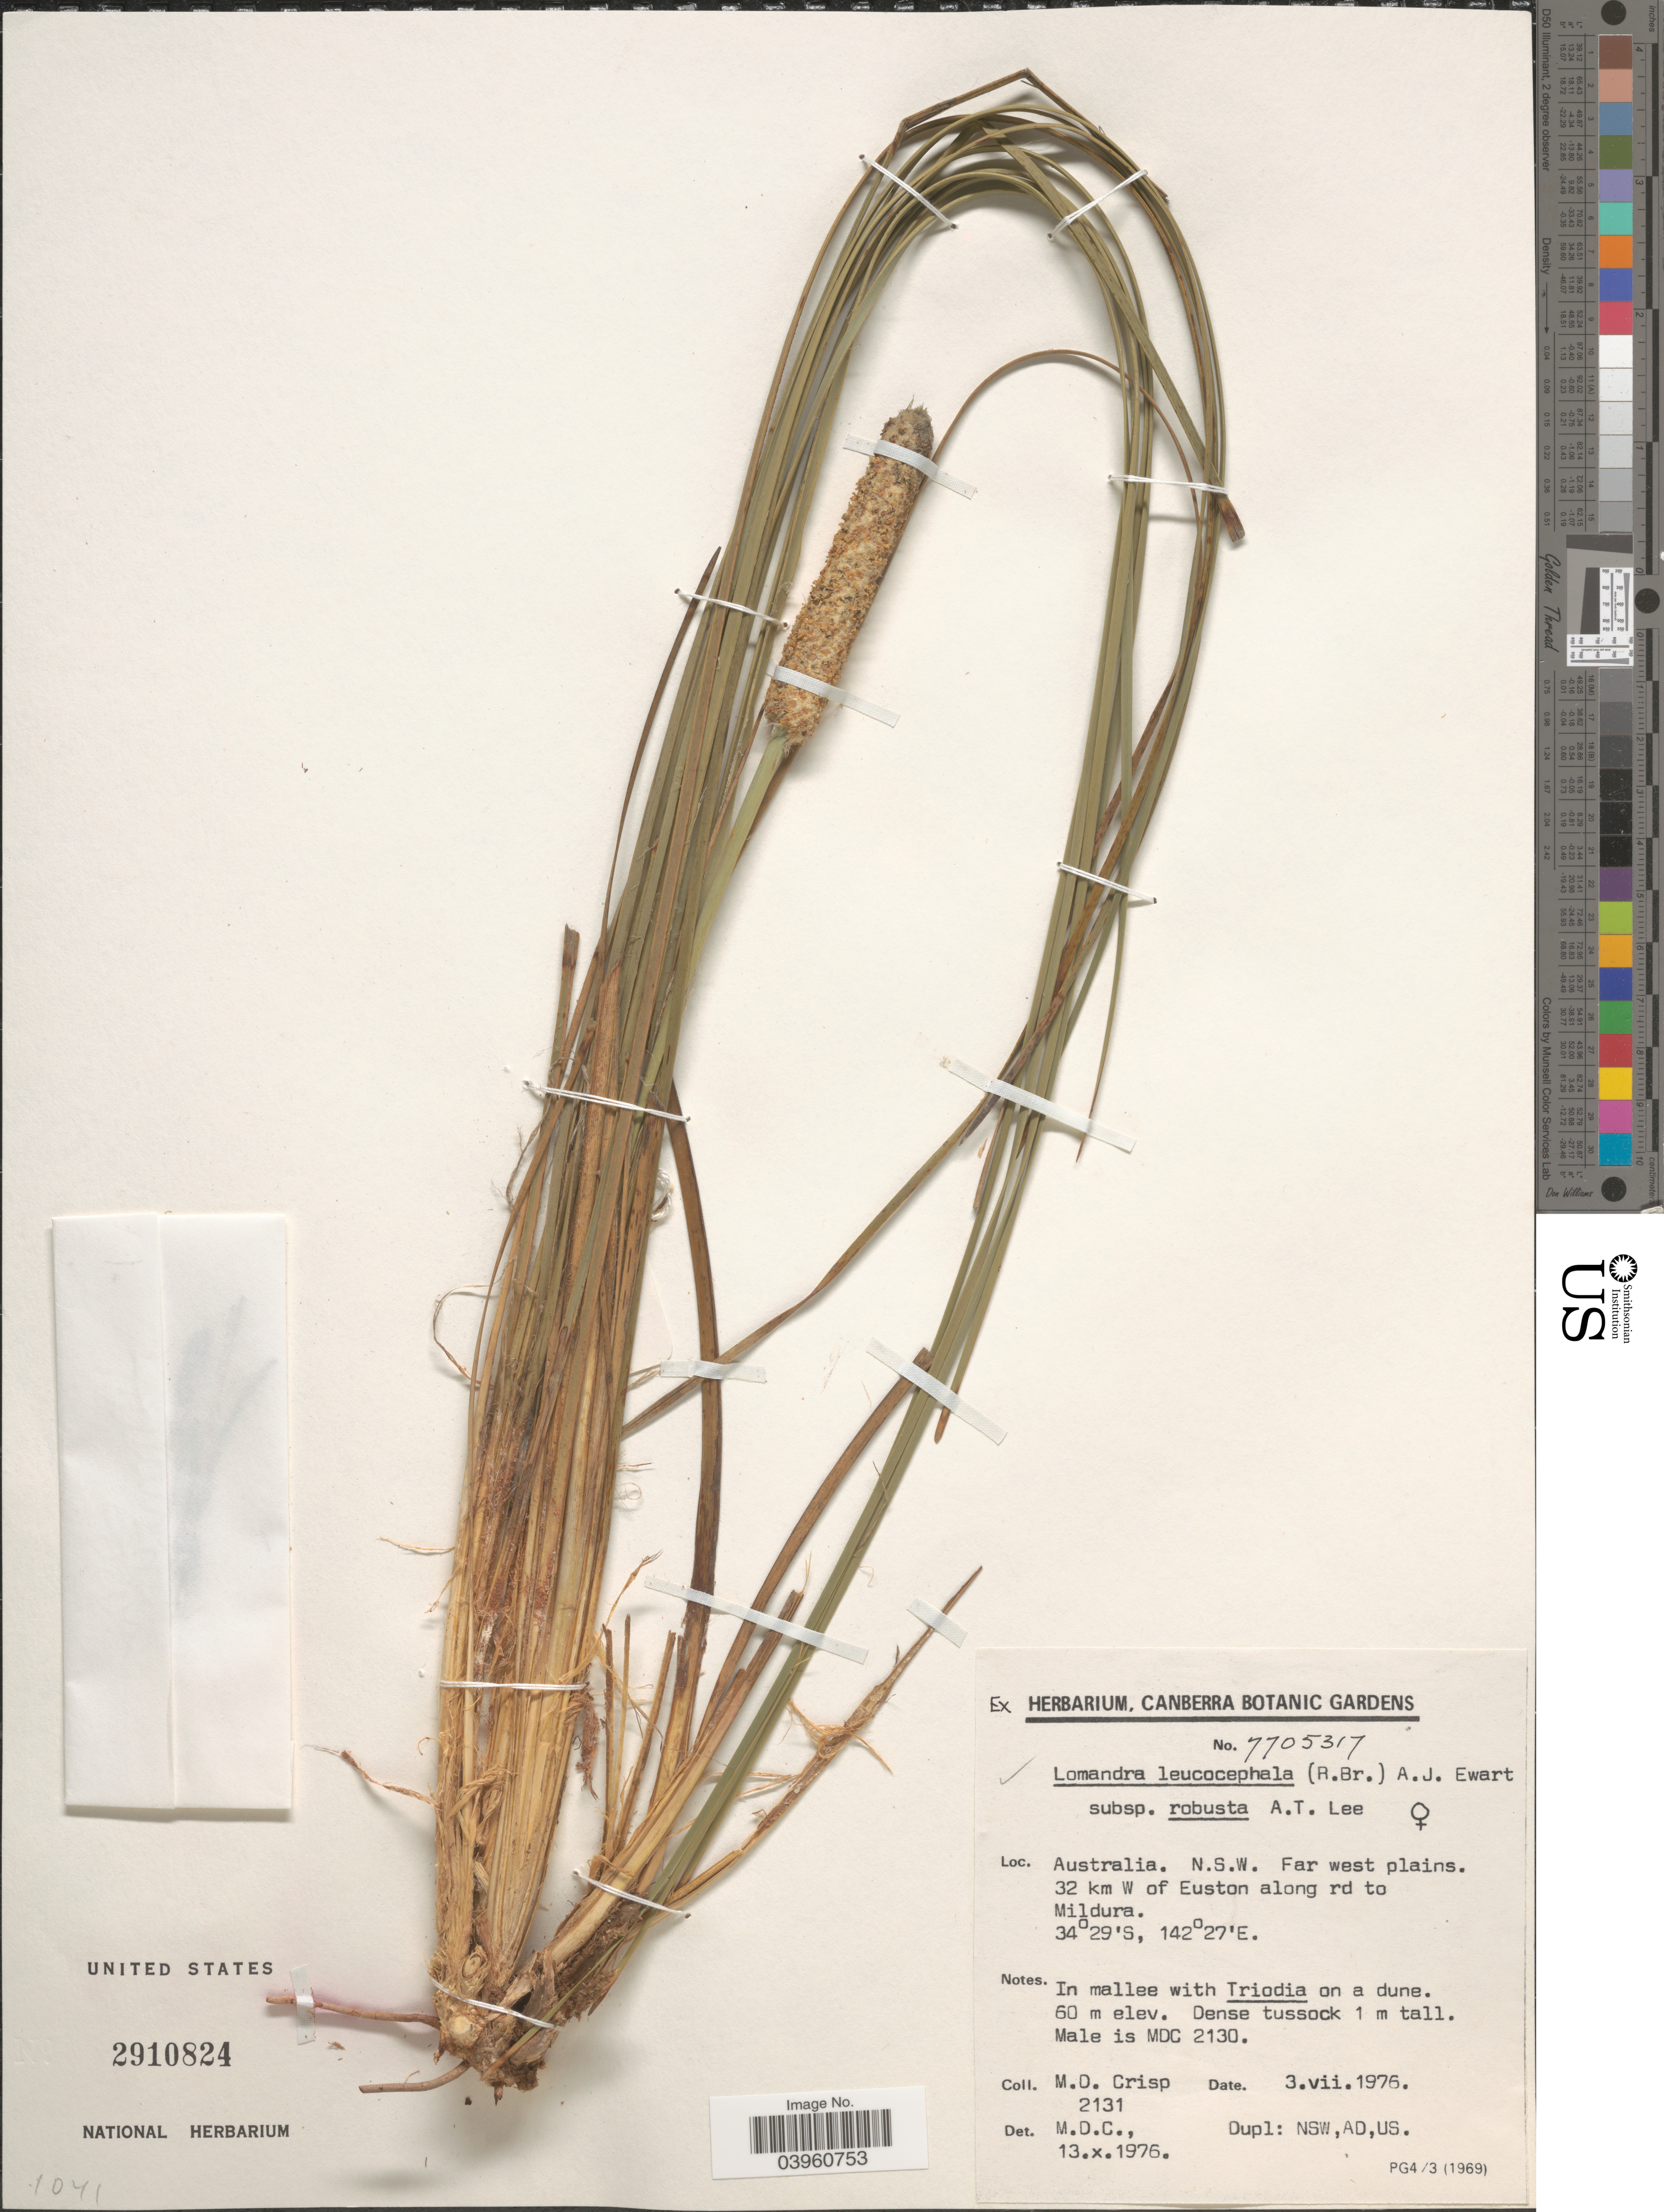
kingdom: Plantae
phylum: Tracheophyta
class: Liliopsida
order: Asparagales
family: Asparagaceae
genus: Lomandra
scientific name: Lomandra leucocephala subsp. robusta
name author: A.T. Lee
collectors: M. Crisp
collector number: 2131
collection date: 1976-07-03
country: Australia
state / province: New South Wales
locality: N.S.W. Far west plains. 32 km W of Euston along rd to Mildura.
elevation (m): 60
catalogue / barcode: US 2910824